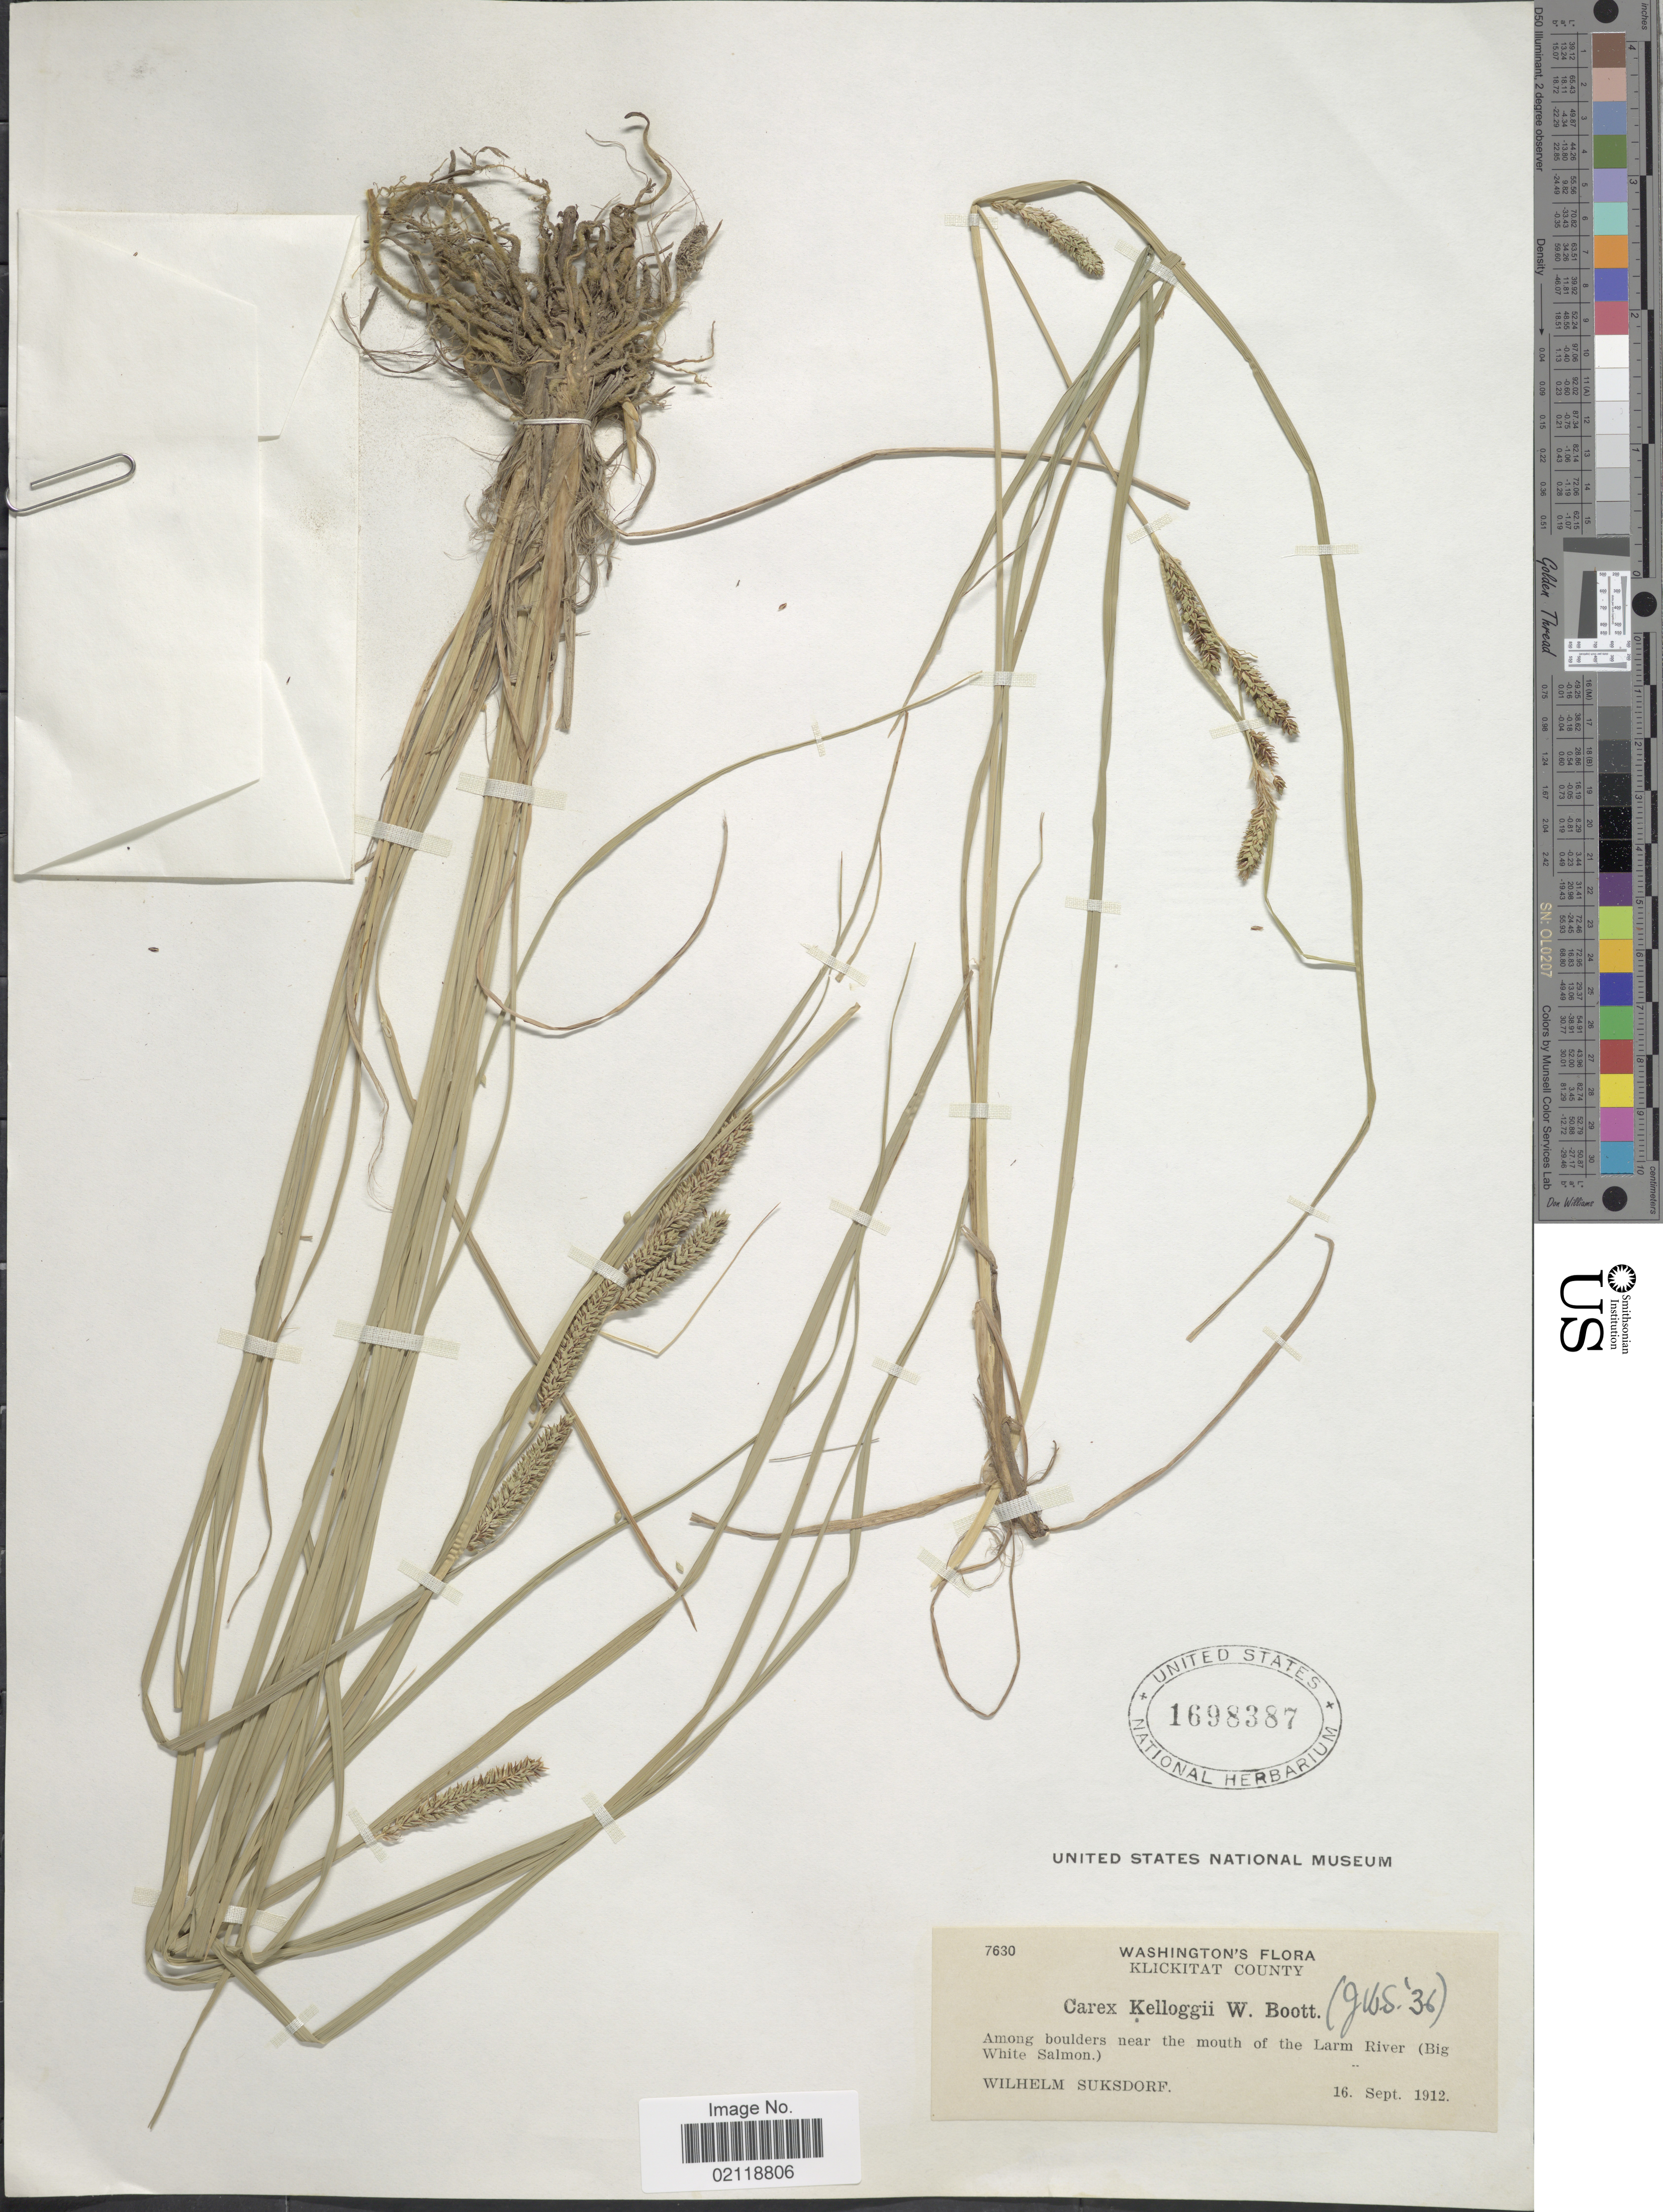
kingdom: Plantae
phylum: Tracheophyta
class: Liliopsida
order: Poales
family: Cyperaceae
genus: Carex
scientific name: Carex kelloggii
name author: W. Boott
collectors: W. N. Suksdorf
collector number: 7630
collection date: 1912-09-16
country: United States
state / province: Washington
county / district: Klickitat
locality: Klickitat County, among boulders near the mouth of the Larm River (Big White Salmon.)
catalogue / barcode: US 1698387